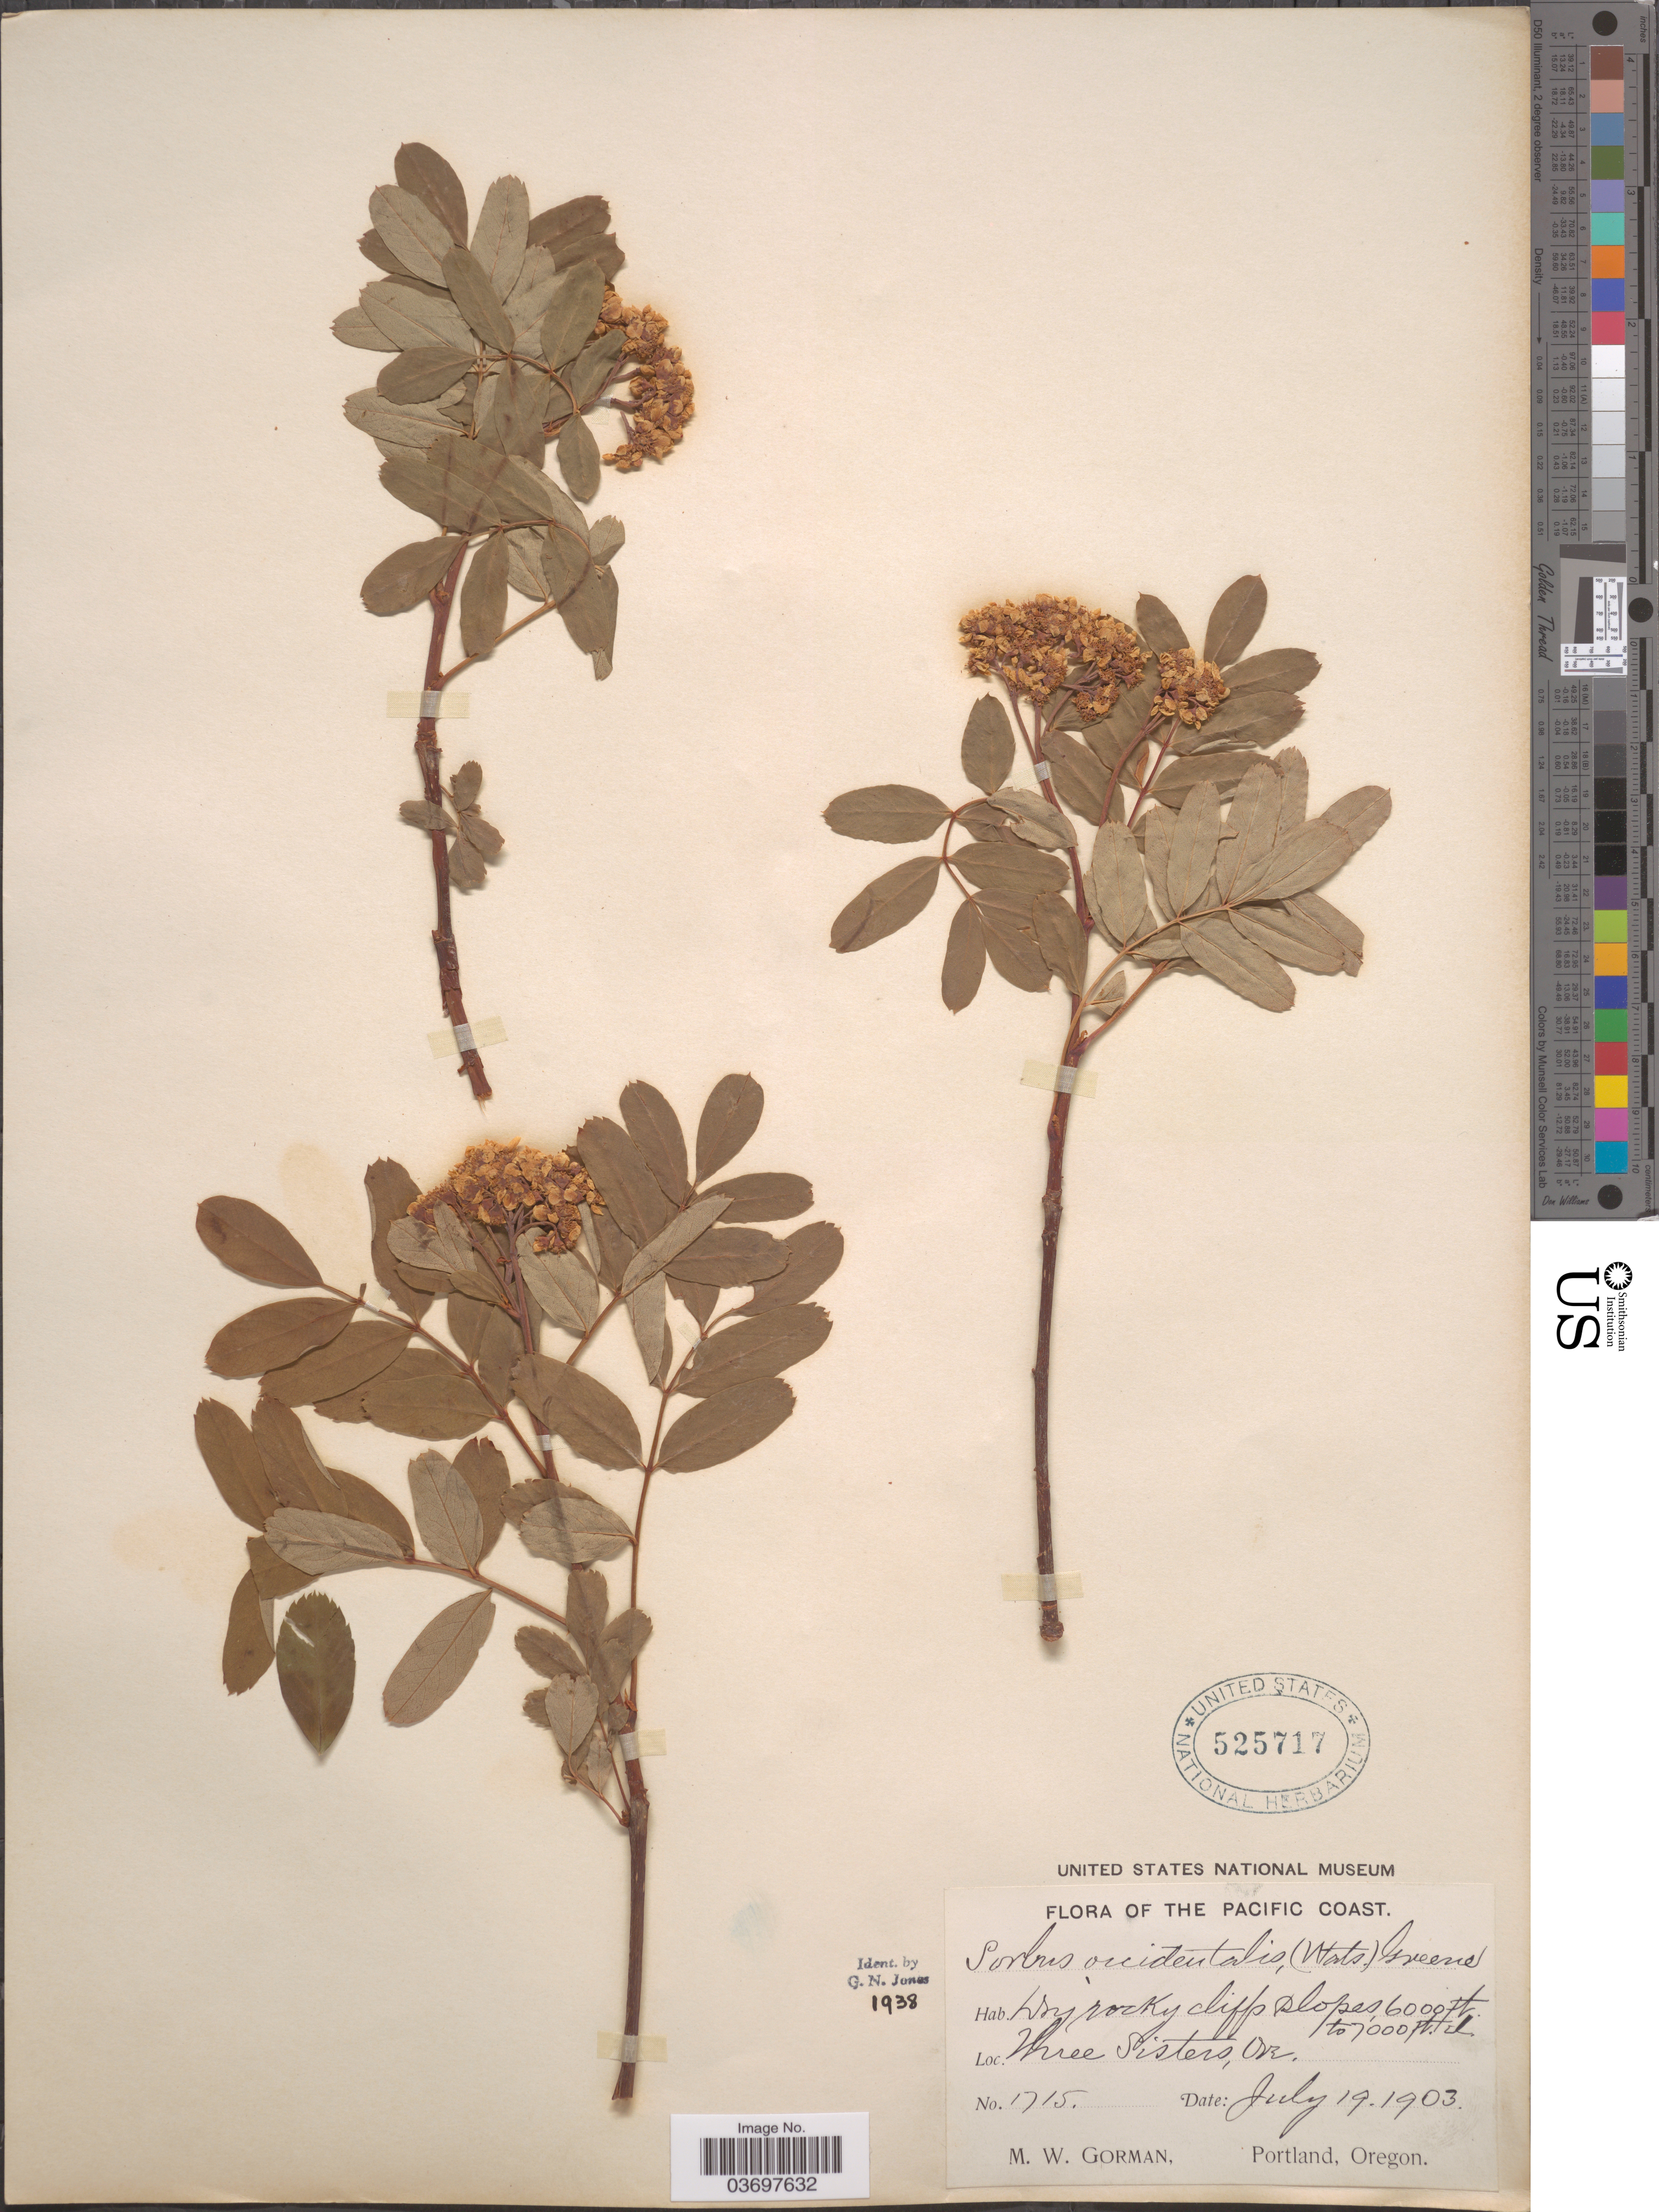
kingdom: Plantae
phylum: Tracheophyta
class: Magnoliopsida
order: Rosales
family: Rosaceae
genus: Sorbus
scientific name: Sorbus pumila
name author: Raf.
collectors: M. W. Gorman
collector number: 1715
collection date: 1903-07-19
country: United States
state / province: Oregon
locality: The Pacific Coast. Three Sisters.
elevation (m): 1829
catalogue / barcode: US 525717